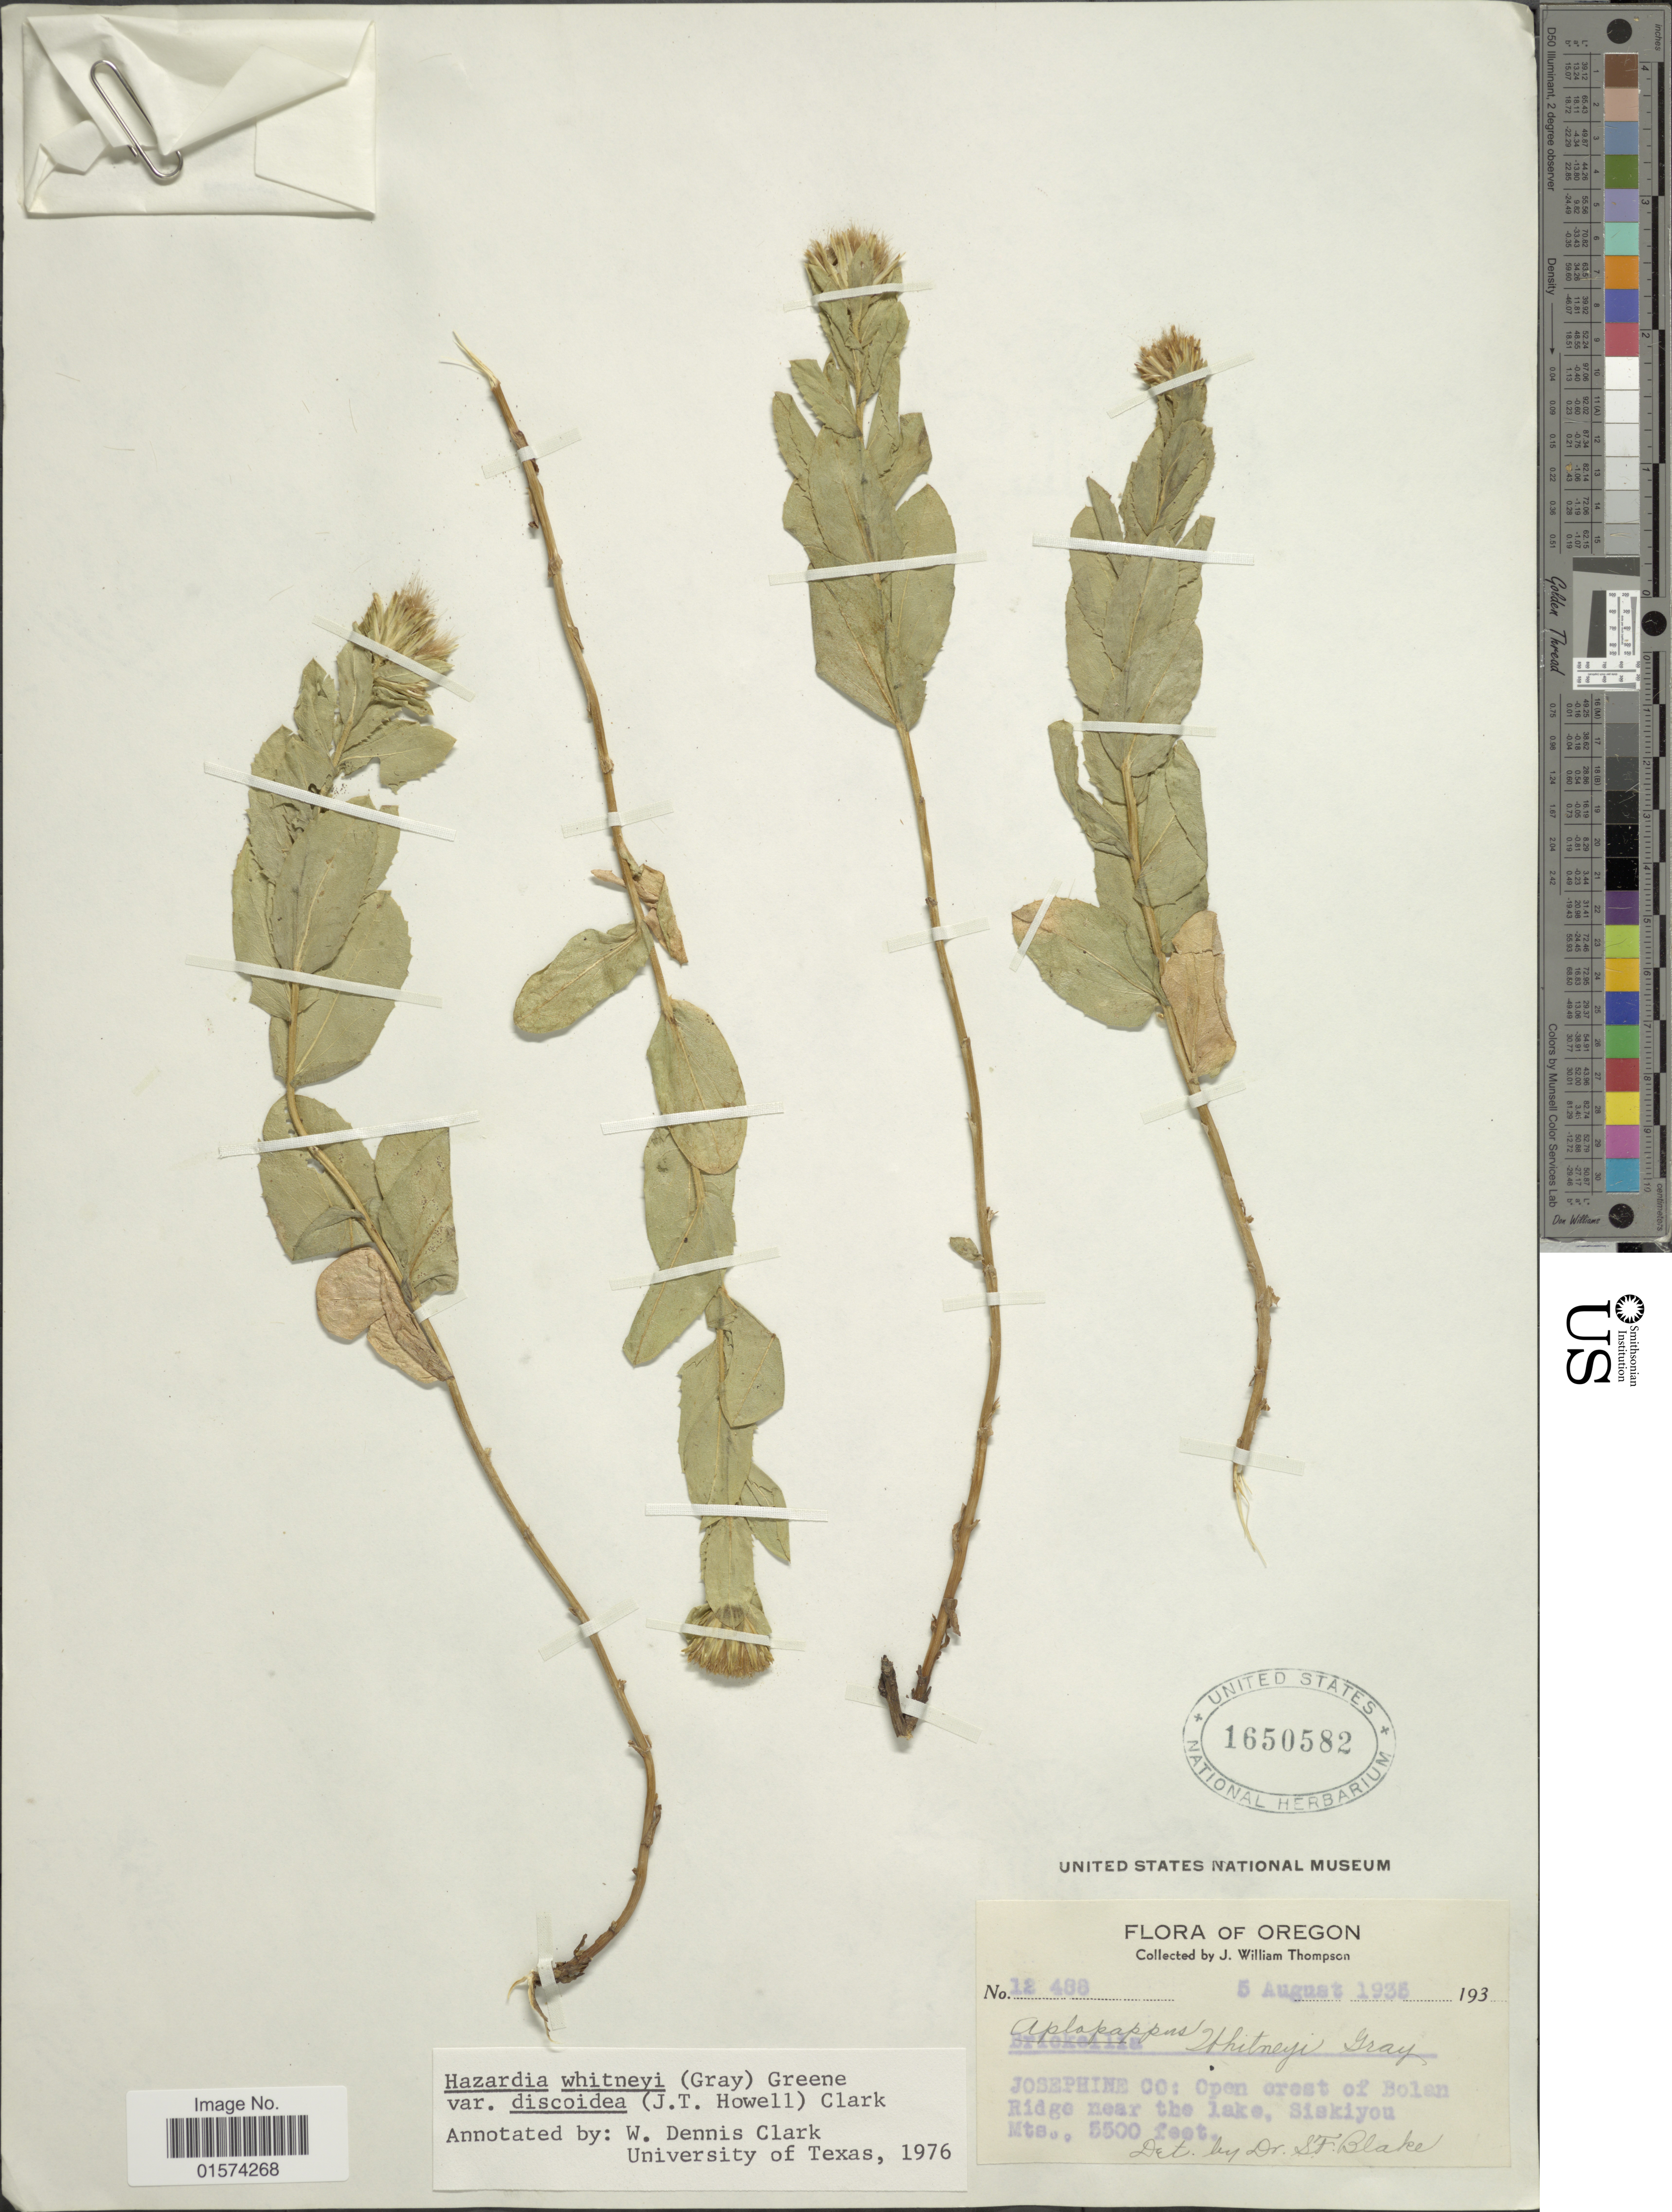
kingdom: Plantae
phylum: Tracheophyta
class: Magnoliopsida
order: Asterales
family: Asteraceae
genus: Hazardia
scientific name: Hazardia whitneyi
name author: (A. Gray) Greene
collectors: J. W. Thompson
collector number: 12486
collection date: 1935-08-05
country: United States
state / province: Oregon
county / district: Josephine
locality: Josephine Co: open crest of Bolan Ridge near the Lake, Siskiyou Mts.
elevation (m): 1676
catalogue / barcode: US 1650582